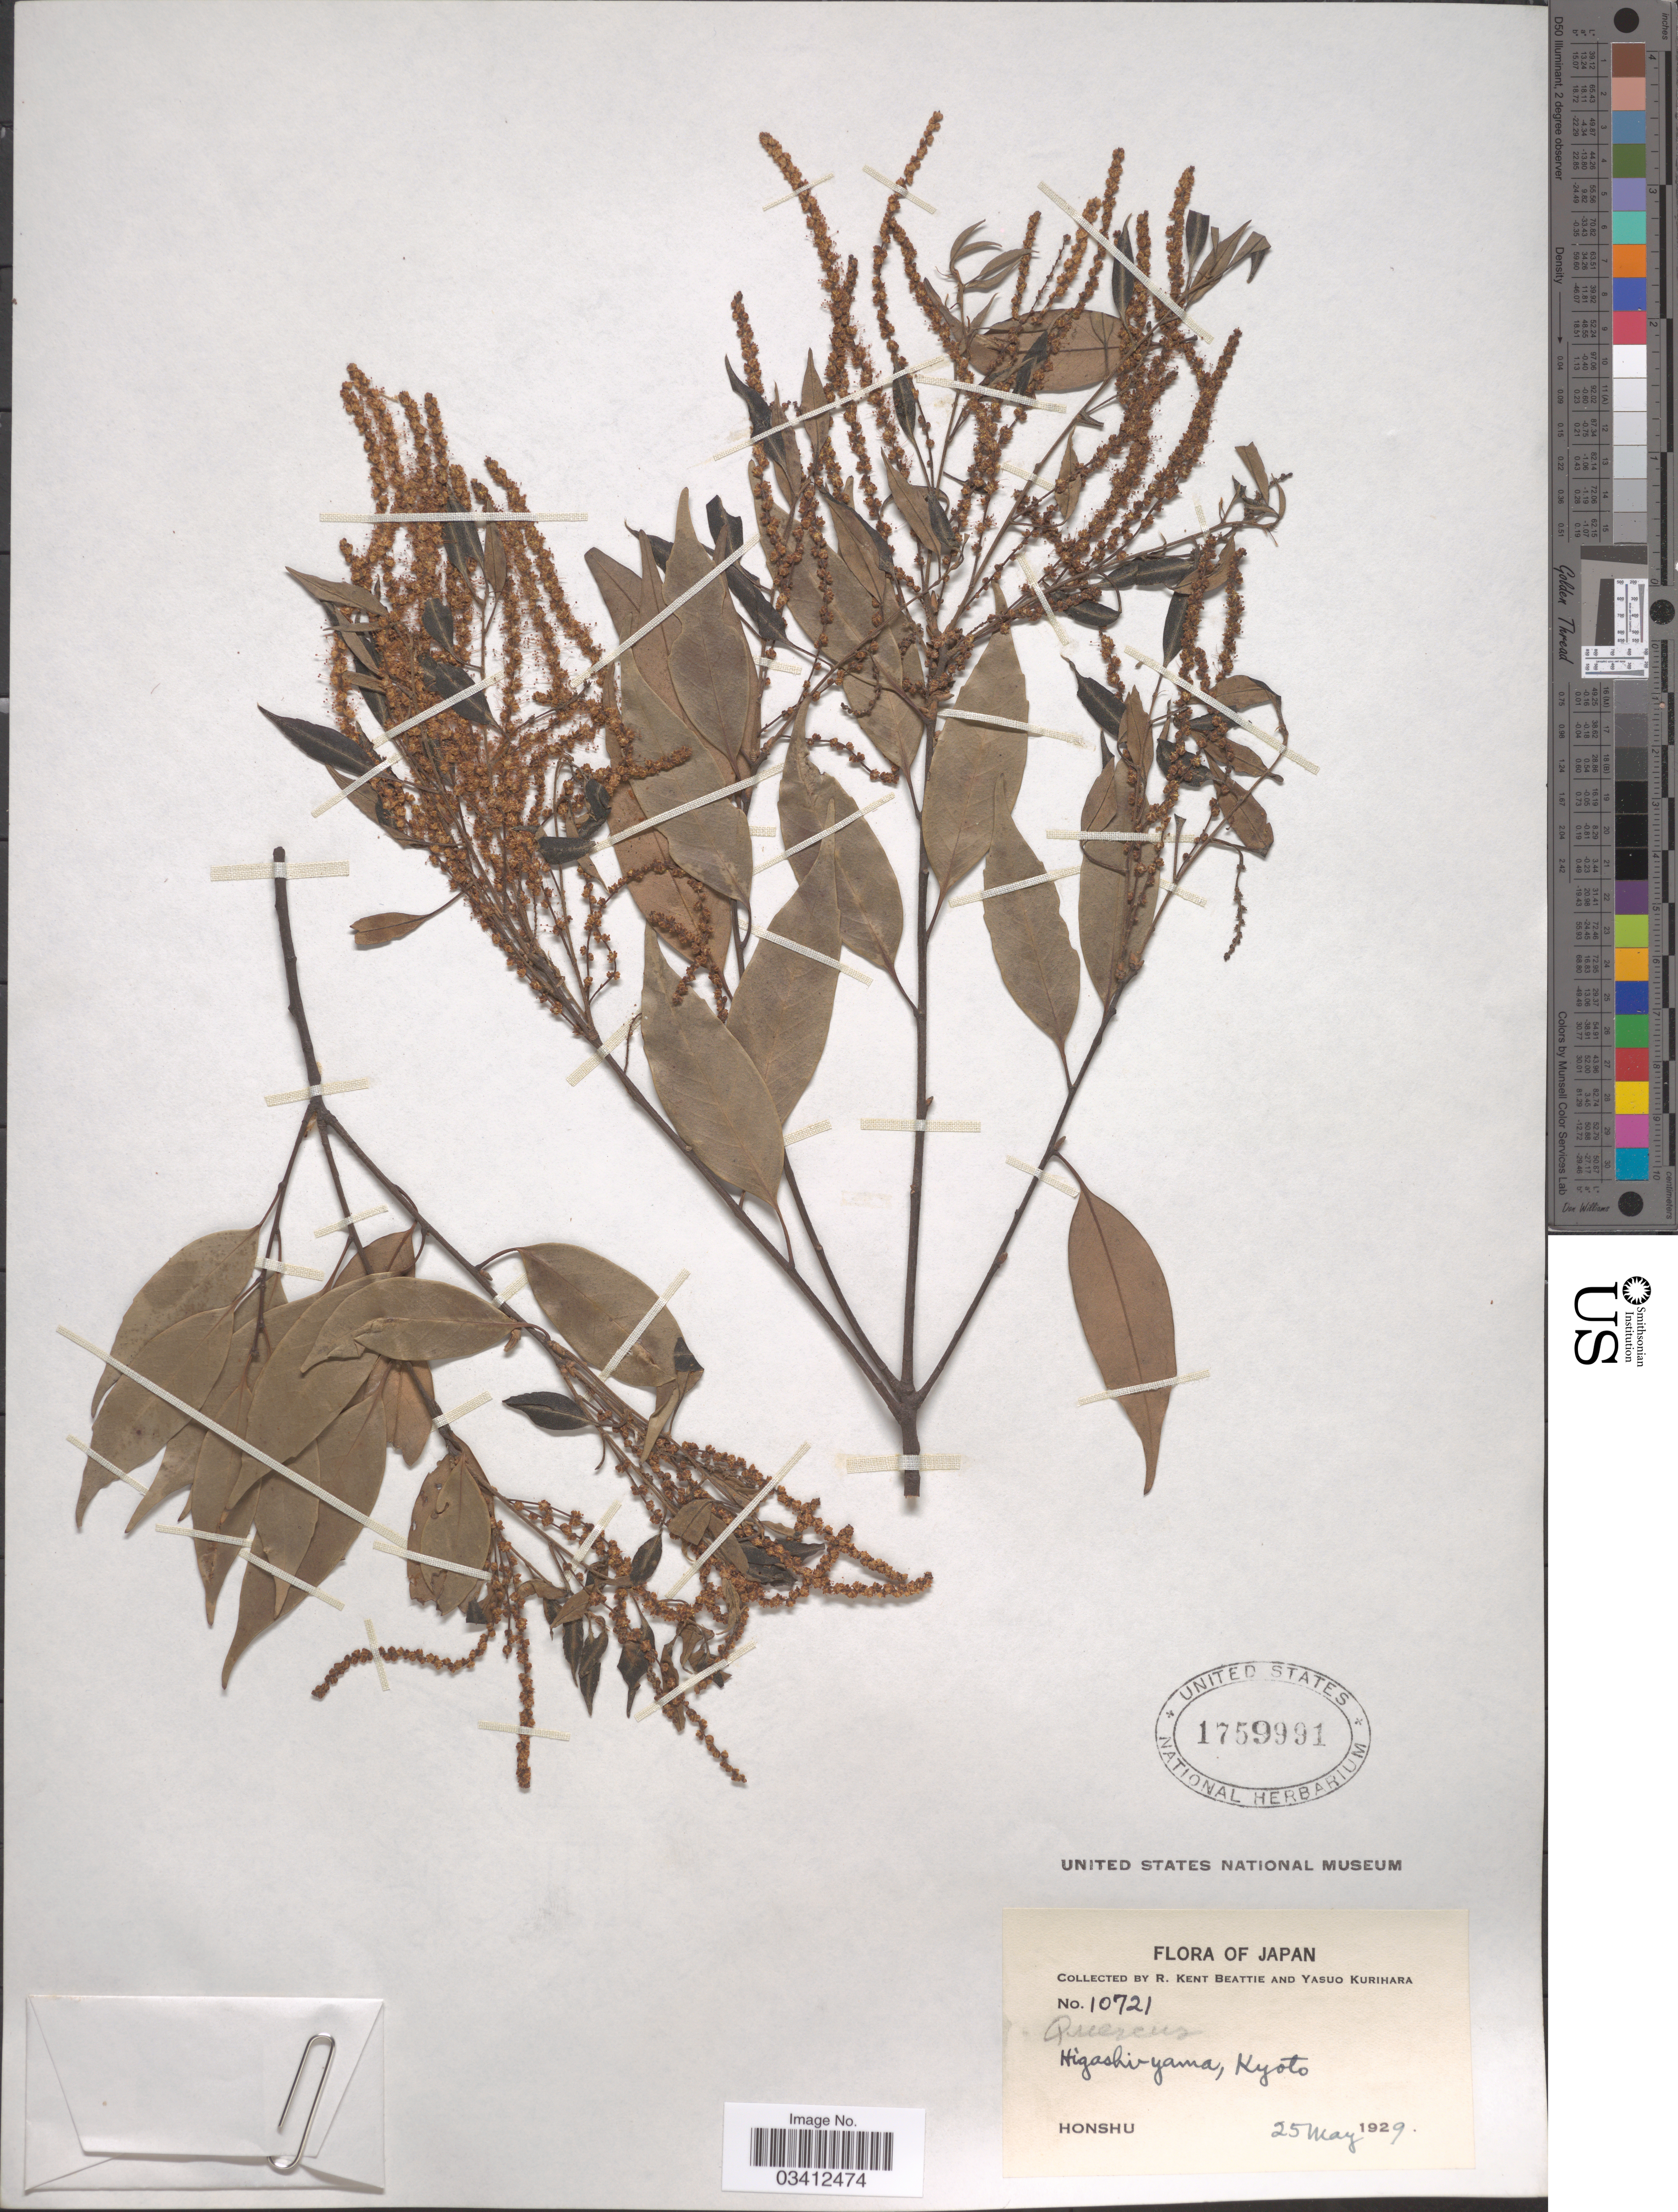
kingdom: Plantae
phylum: Tracheophyta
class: Magnoliopsida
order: Fagales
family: Fagaceae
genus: Quercus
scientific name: Quercus sp.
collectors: R. K. Beattie & Y. Kurihara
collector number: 10721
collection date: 1929-05-25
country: Japan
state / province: Kyoto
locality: Higashi-yama, Kyoto. Honshu.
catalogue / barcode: US 1759991